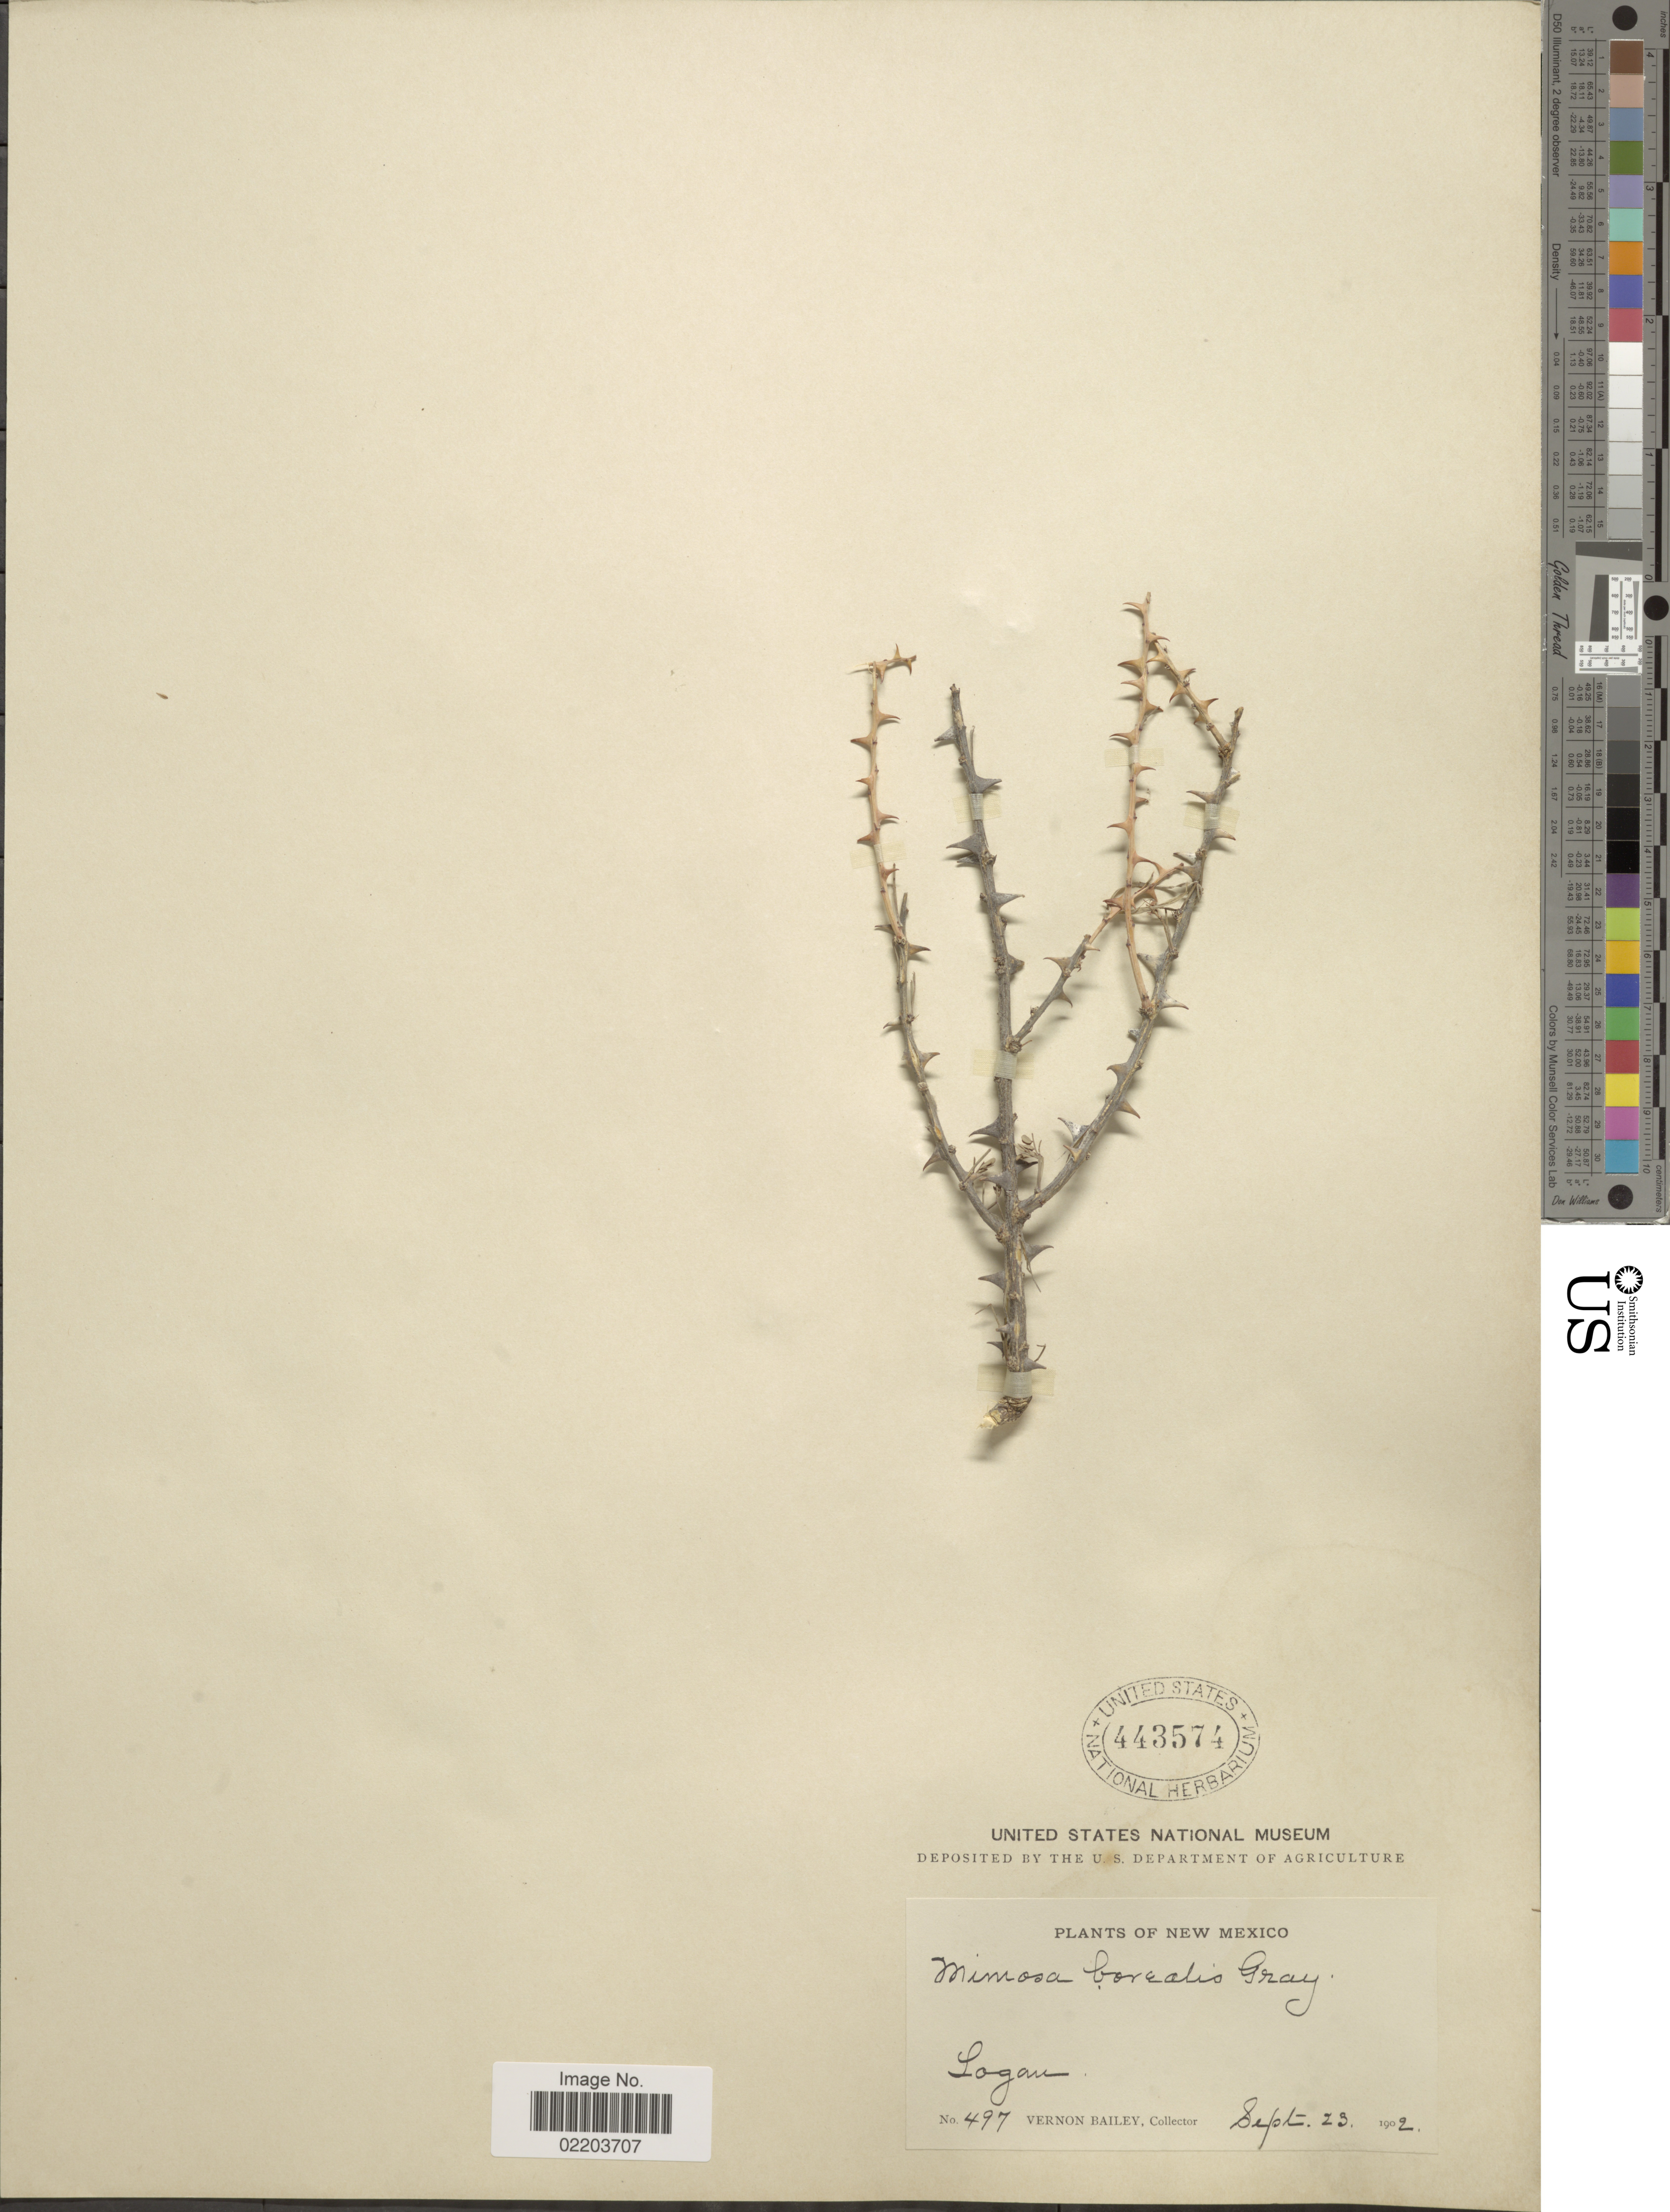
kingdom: Plantae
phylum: Tracheophyta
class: Magnoliopsida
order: Fabales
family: Fabaceae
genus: Mimosa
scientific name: Mimosa borealis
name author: A. Gray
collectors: V. O. Bailey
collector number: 497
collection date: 1902-09-23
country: United States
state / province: New Mexico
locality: Logan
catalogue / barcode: US 443574